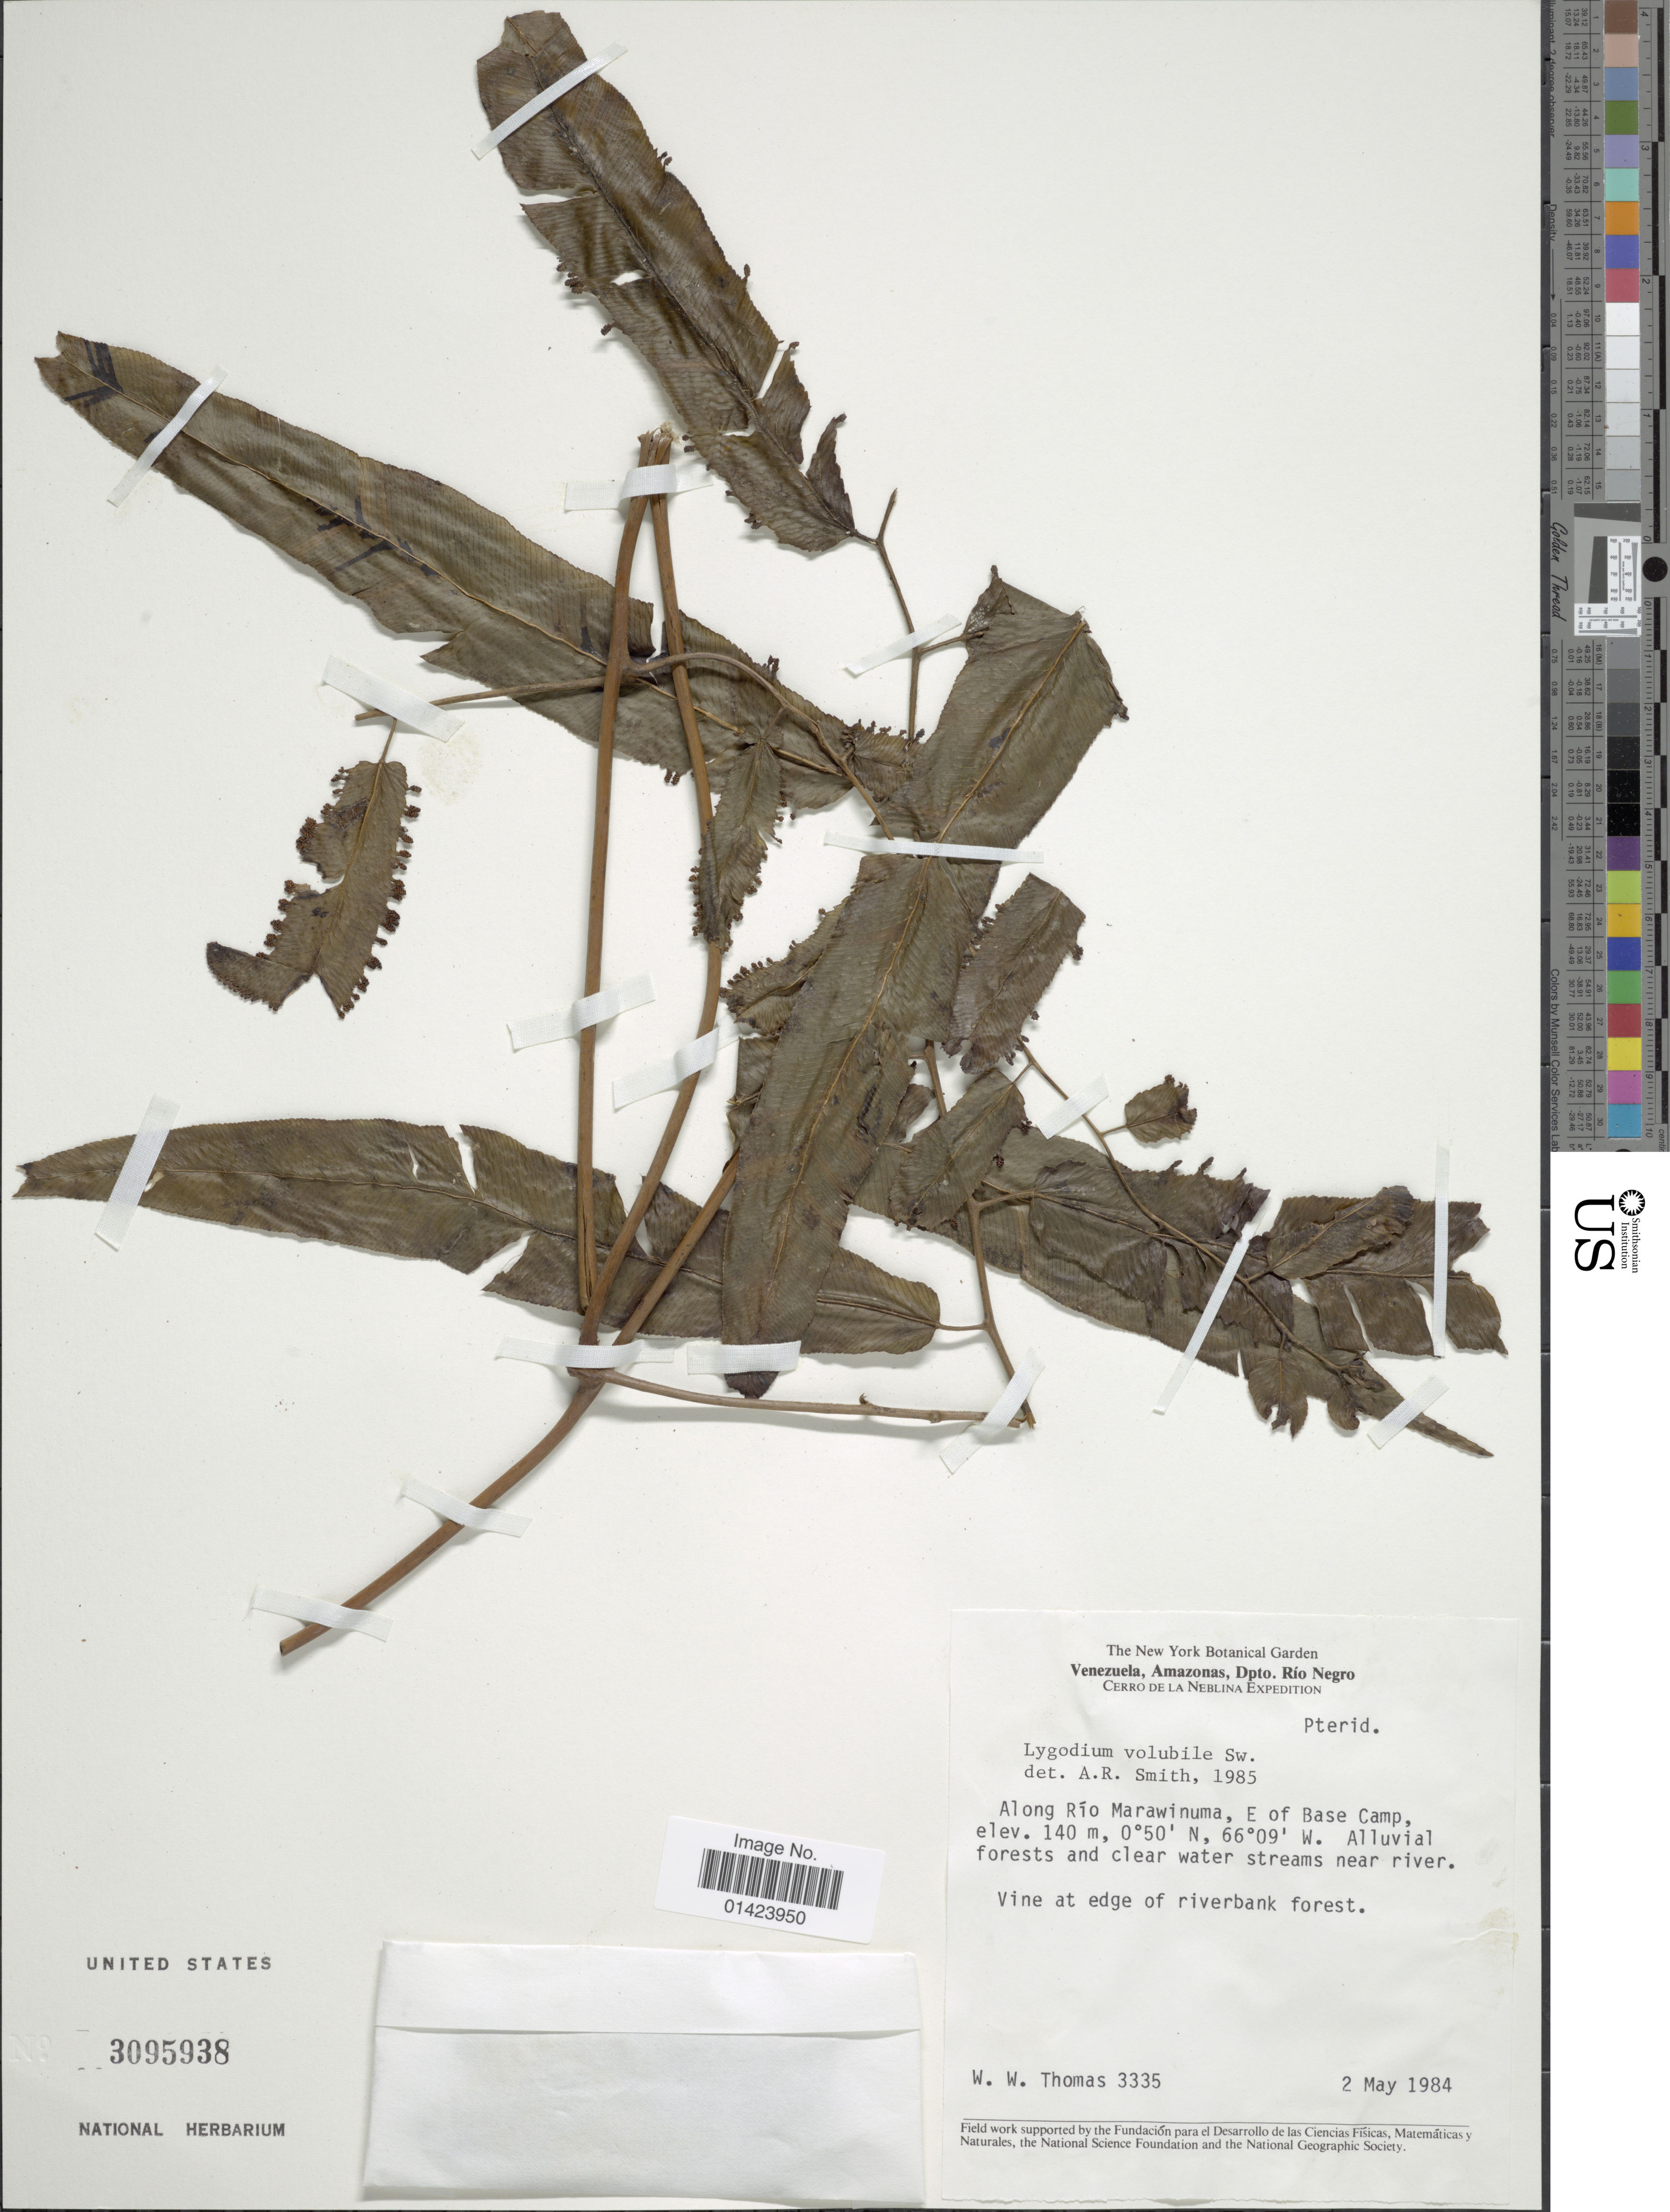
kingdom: Plantae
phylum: Tracheophyta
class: Polypodiopsida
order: Schizaeales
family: Lygodiaceae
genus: Lygodium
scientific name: Lygodium volubile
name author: Sw.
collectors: W. W. Thomas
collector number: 3335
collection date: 1984-05-02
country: Venezuela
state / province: Amazonas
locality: Amazonas, Dpto. Rio Negro, Along Rio Marawinuma, E of Base Camp,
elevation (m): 140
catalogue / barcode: US 3095938